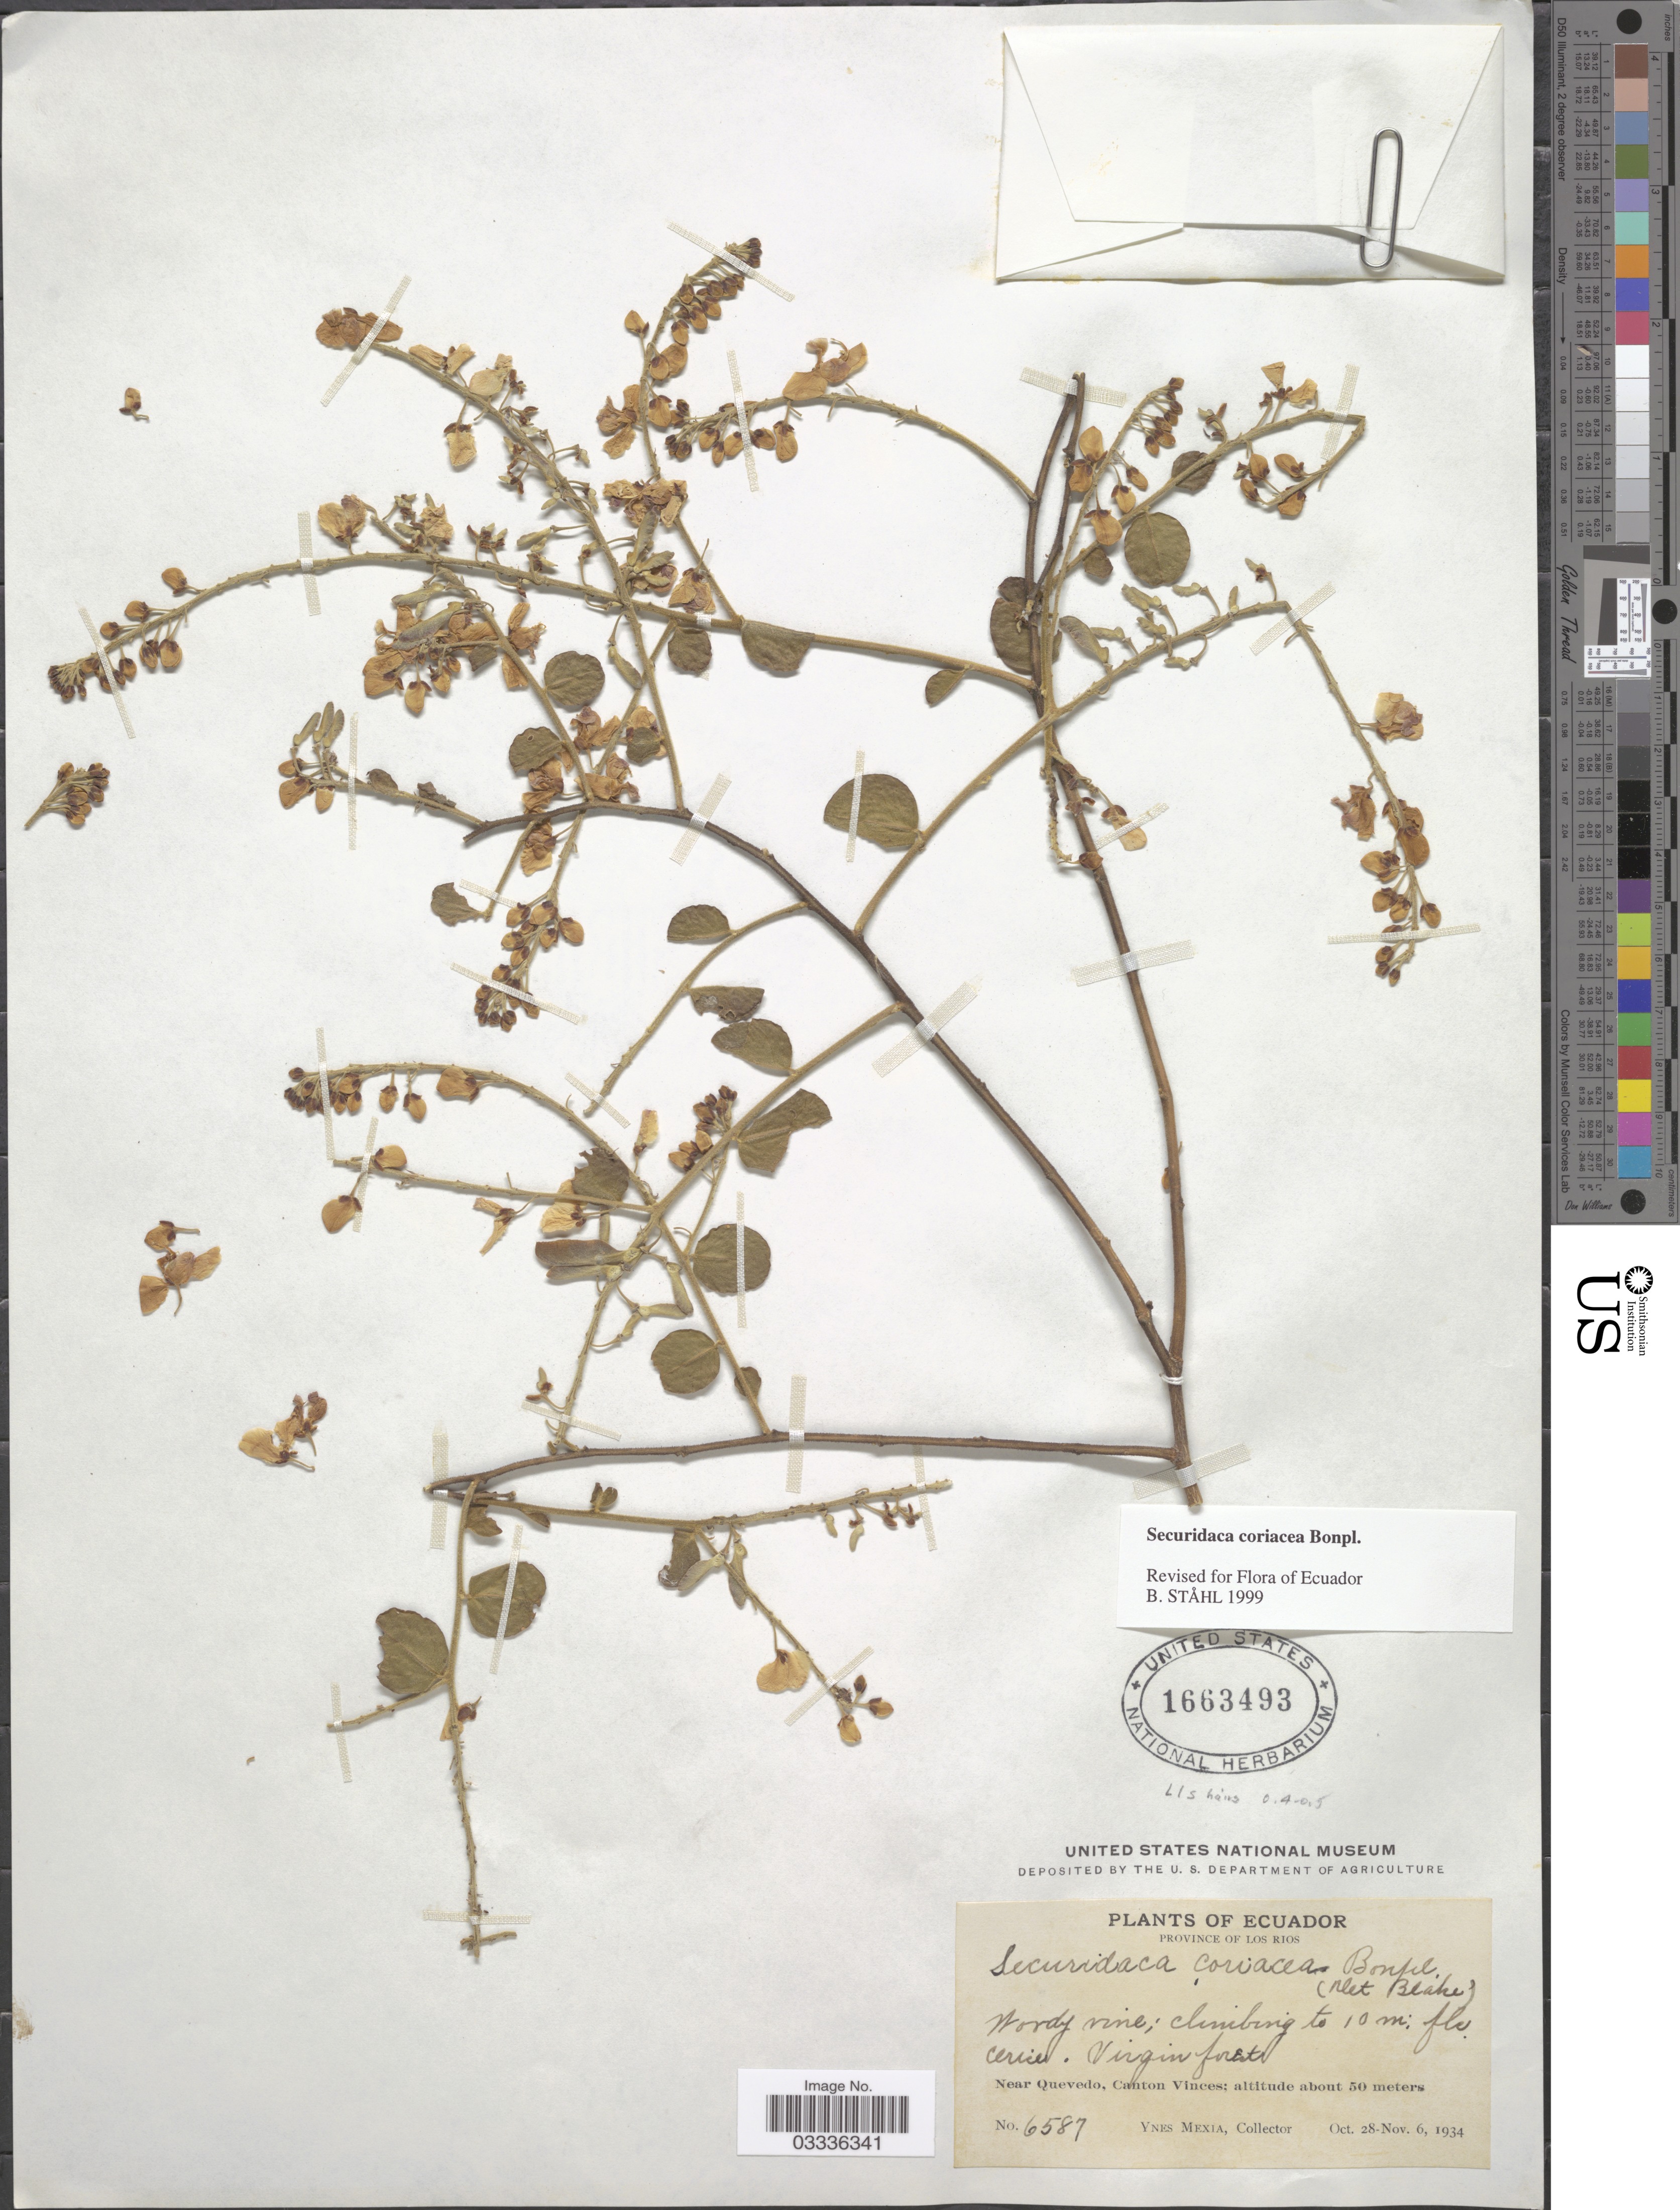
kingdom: Plantae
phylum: Tracheophyta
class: Magnoliopsida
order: Fabales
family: Polygalaceae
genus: Securidaca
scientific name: Securidaca coriacea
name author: Bonpl. ex Steud.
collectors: Y. Mexia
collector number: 6587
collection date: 1934-10-28/1934-11-06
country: Ecuador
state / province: Los Ríos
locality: Near Quevedo, Canton Vinces.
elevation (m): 50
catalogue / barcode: US 1663493